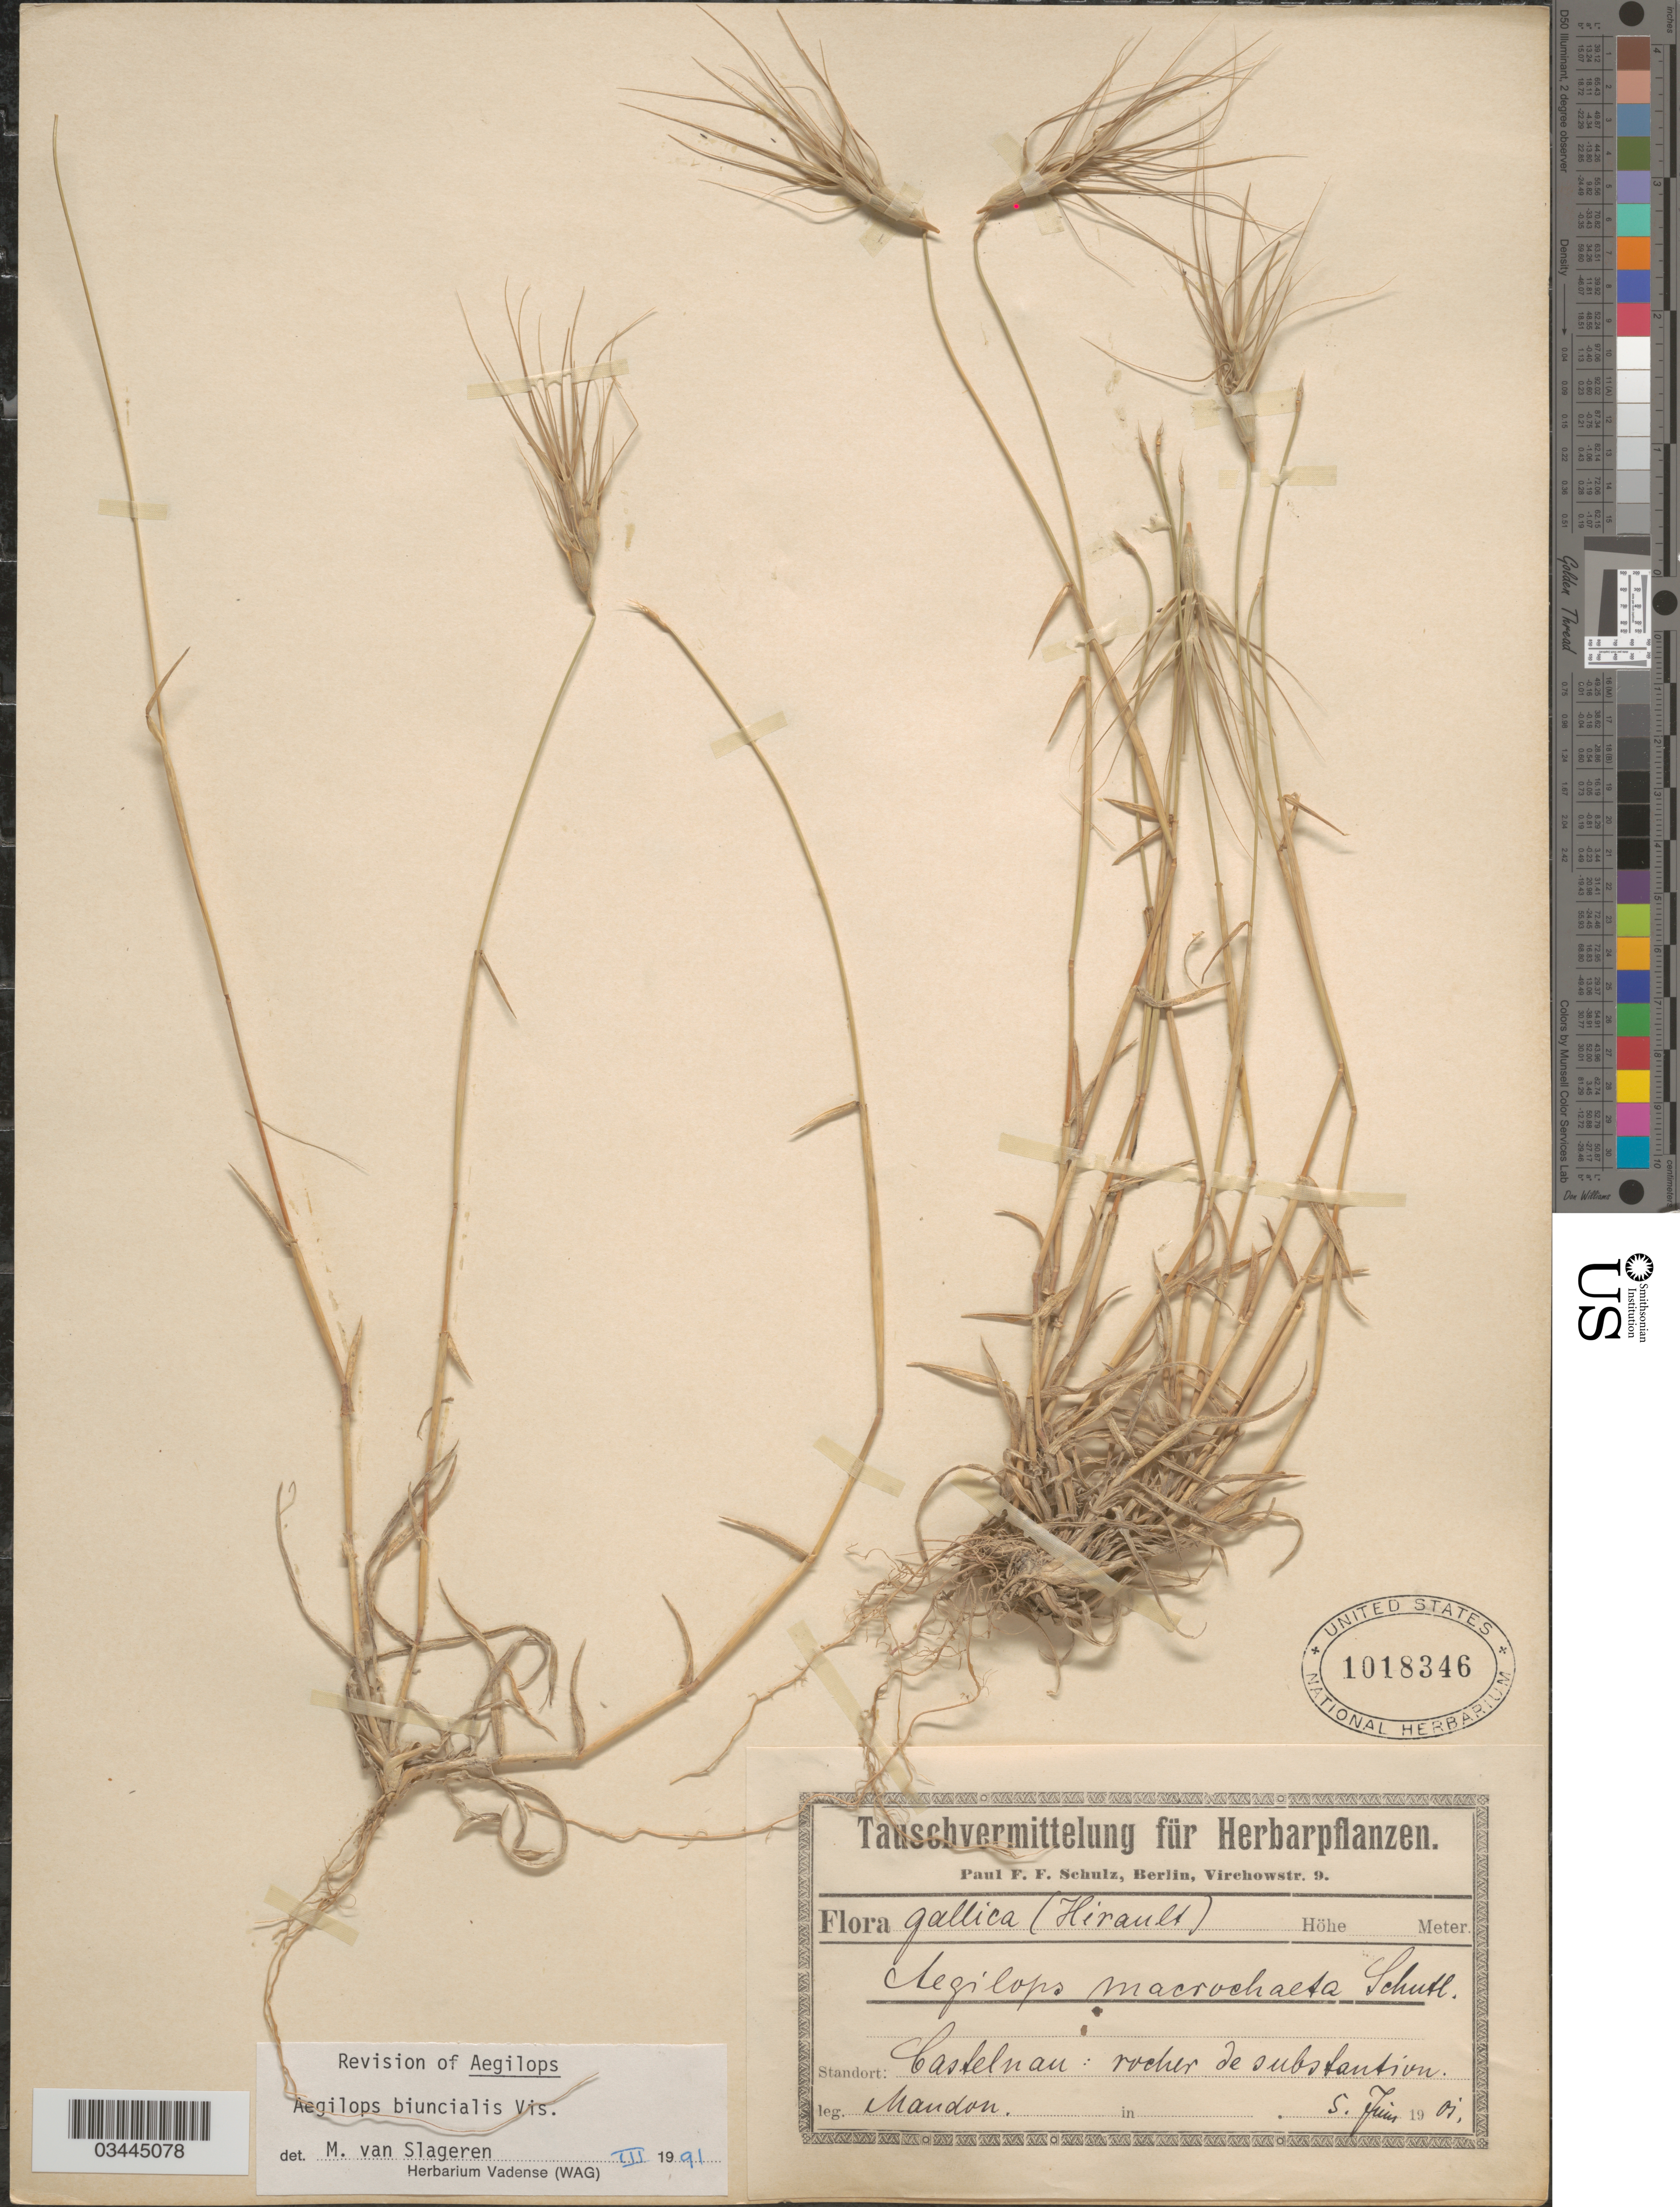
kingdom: Plantae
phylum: Tracheophyta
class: Liliopsida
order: Poales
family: Poaceae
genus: Aegilops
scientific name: Aegilops biuncialis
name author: Vis.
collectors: Mandon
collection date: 1901-06-05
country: France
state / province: Occitanie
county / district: Hérault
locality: Gallica (Hérault). Castelnau: rocher de substantion.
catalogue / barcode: US 1018346